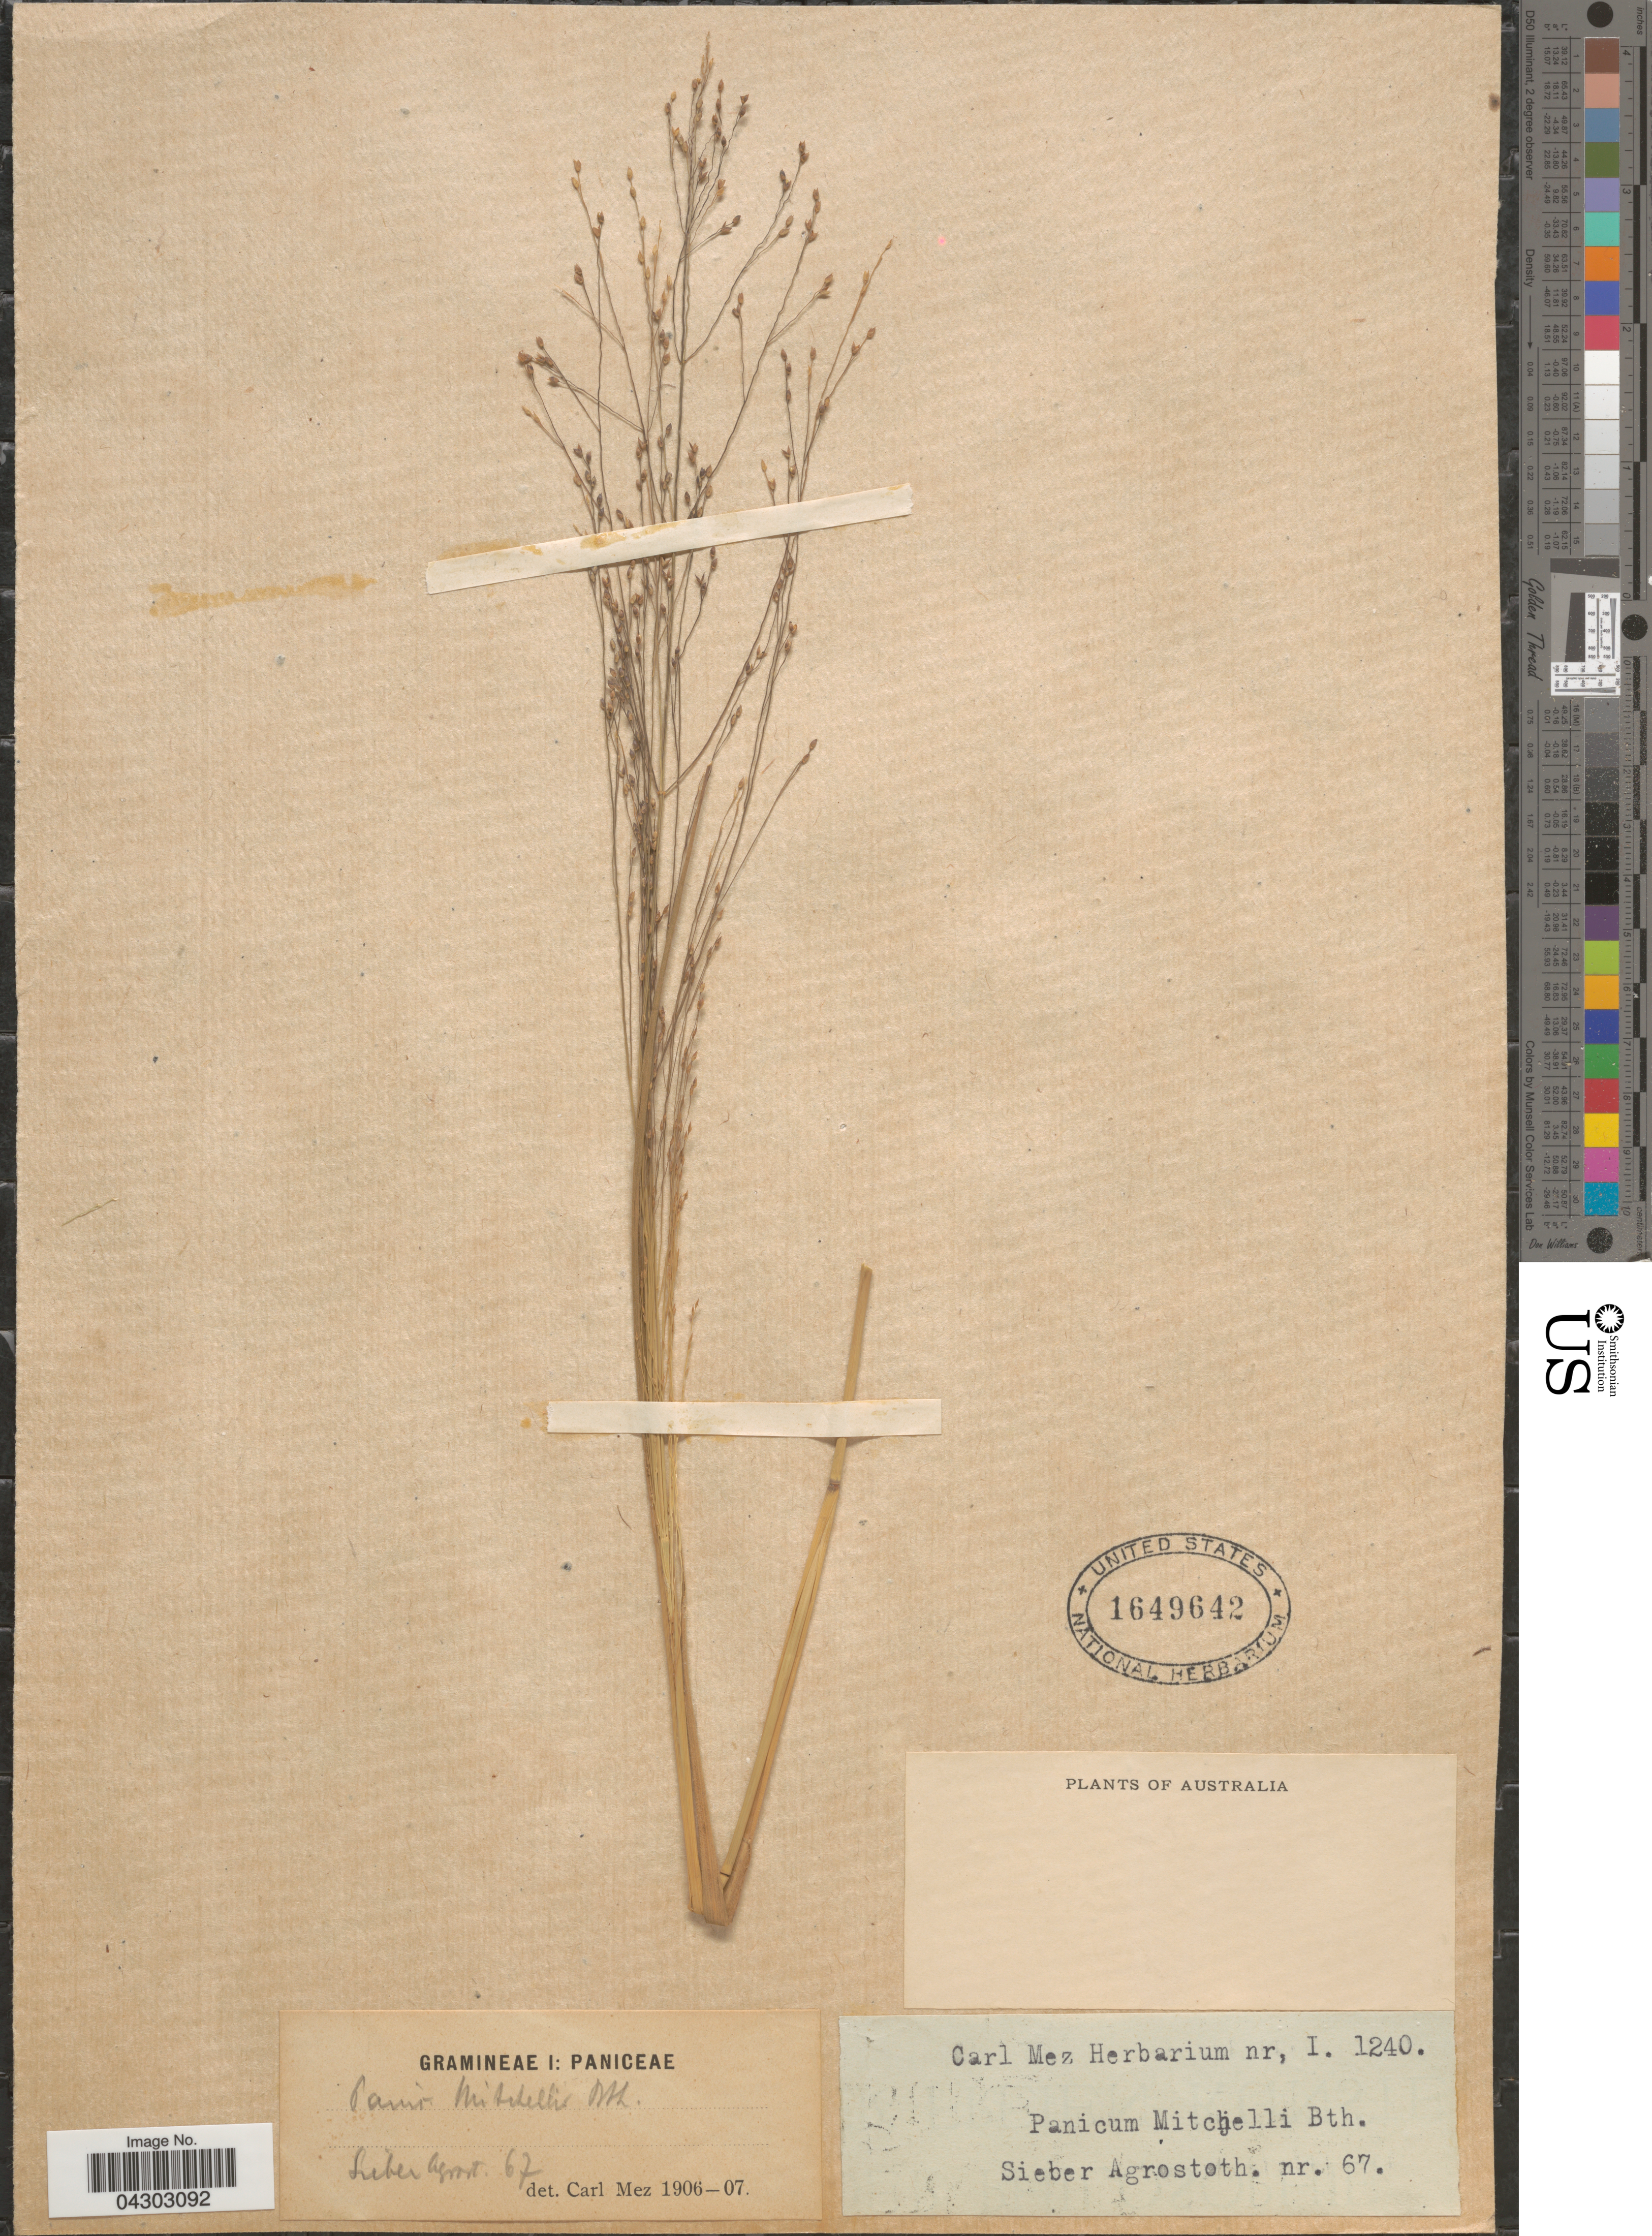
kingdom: Plantae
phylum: Tracheophyta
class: Liliopsida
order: Poales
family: Poaceae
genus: Panicum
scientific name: Panicum effusum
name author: R. Br.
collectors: Sieber Agrostoth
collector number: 67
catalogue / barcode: US 1649642